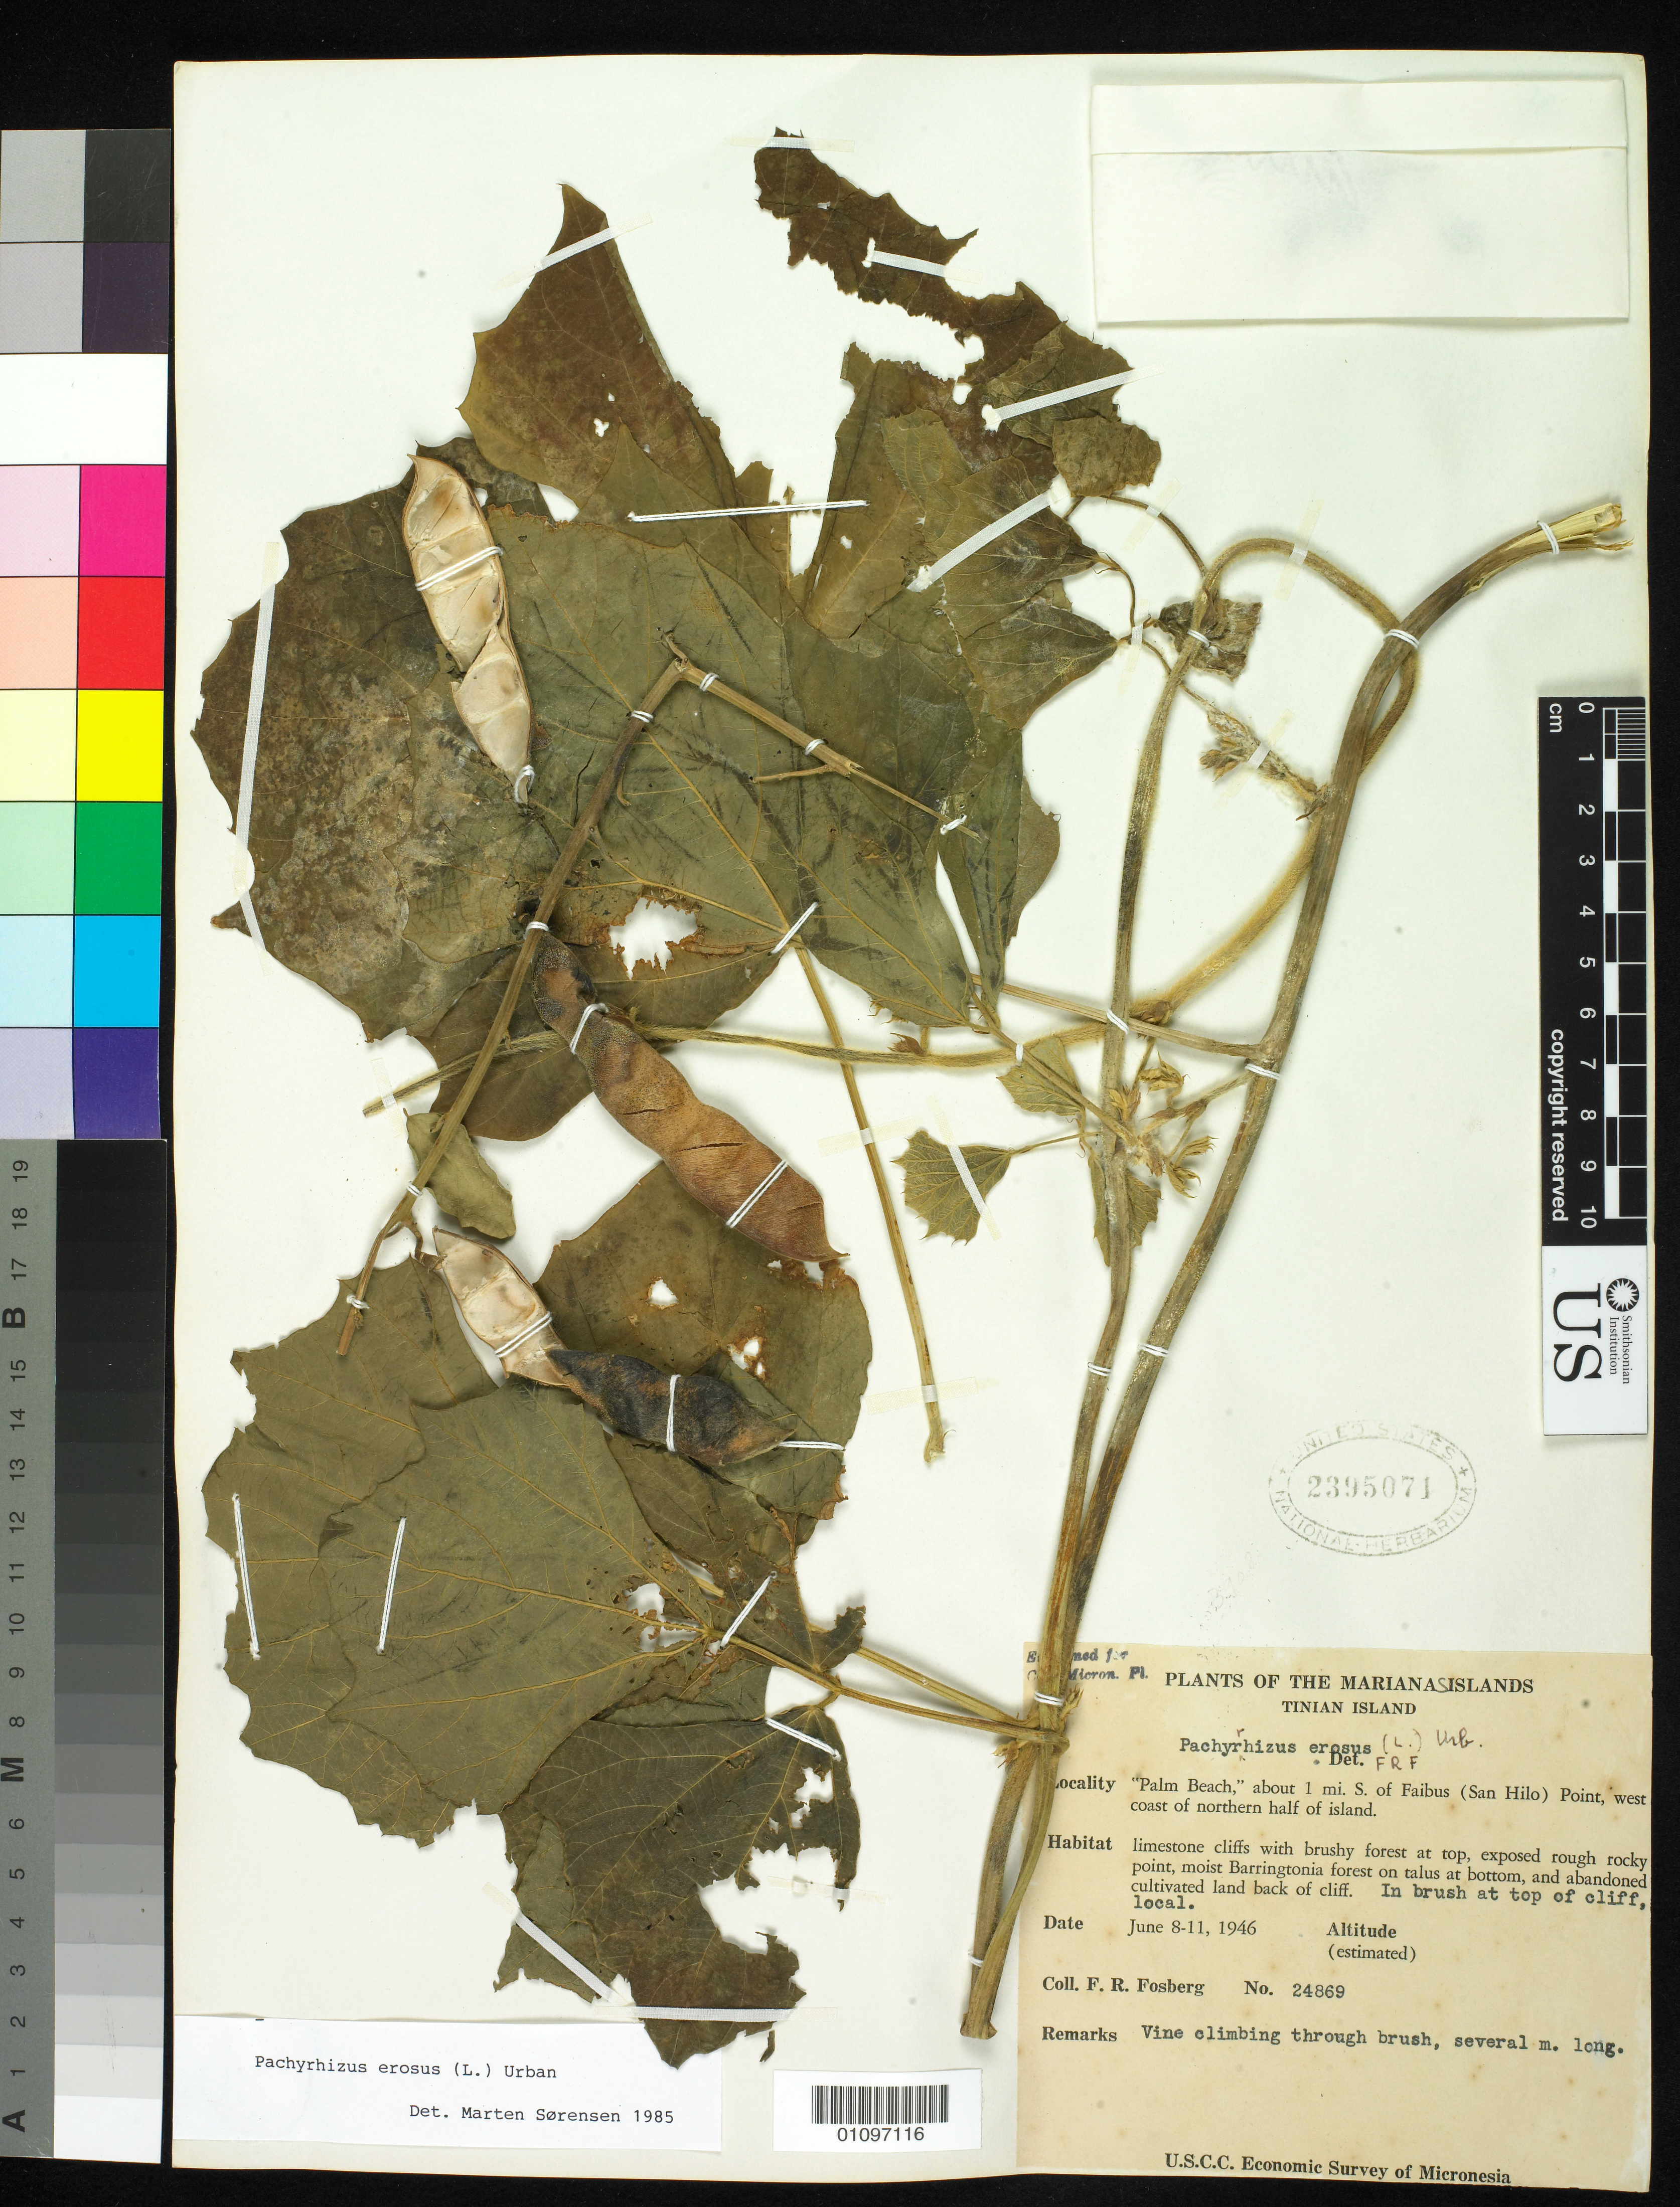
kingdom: Plantae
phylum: Tracheophyta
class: Magnoliopsida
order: Fabales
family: Fabaceae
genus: Pachyrhizus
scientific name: Pachyrhizus erosus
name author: (L.) Urb.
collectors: F. R. Fosberg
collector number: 24689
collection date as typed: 08 Jun 1946 to 13 Jun 1946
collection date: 1946-06-08/1946-06-13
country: Northern Mariana Islands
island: Tinian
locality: Camp Churo, north central part of island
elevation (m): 100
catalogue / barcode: US 2395071